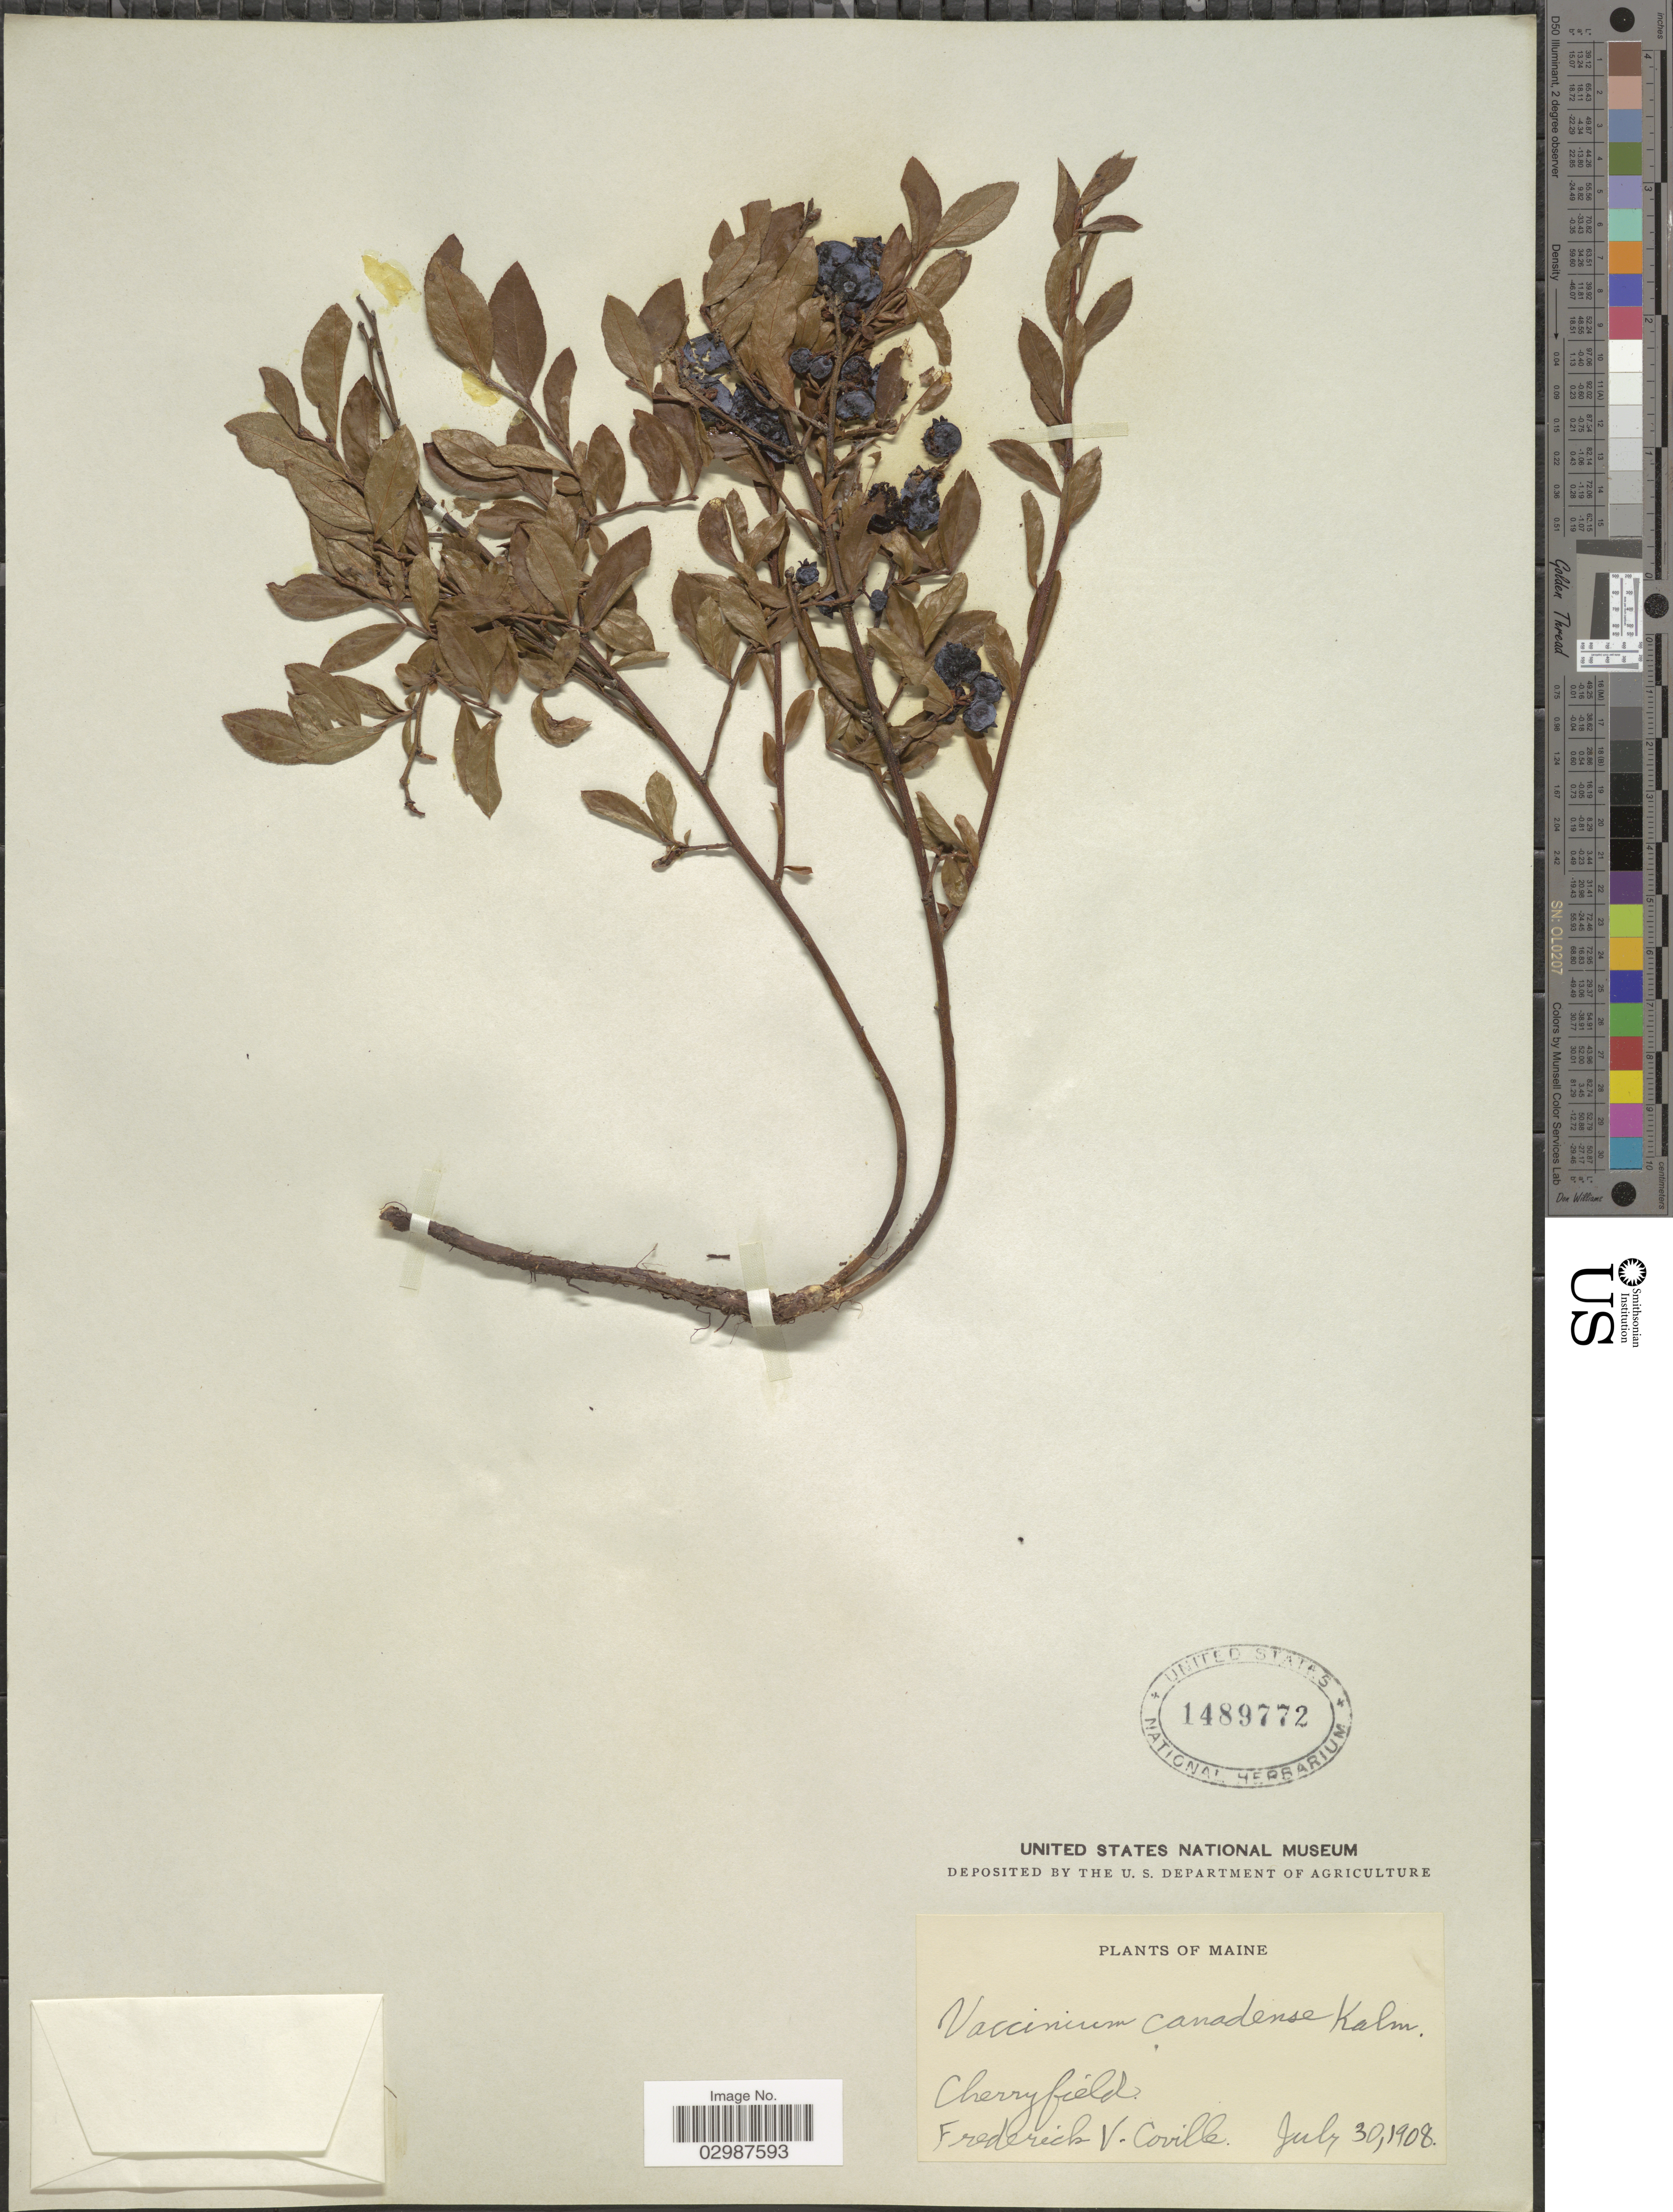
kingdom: Plantae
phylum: Tracheophyta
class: Magnoliopsida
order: Ericales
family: Ericaceae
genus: Vaccinium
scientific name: Vaccinium canadense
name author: Kalm ex Richardson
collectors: F. V. Coville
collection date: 1908-07-30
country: United States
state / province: Maine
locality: Cherry field.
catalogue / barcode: US 1489772